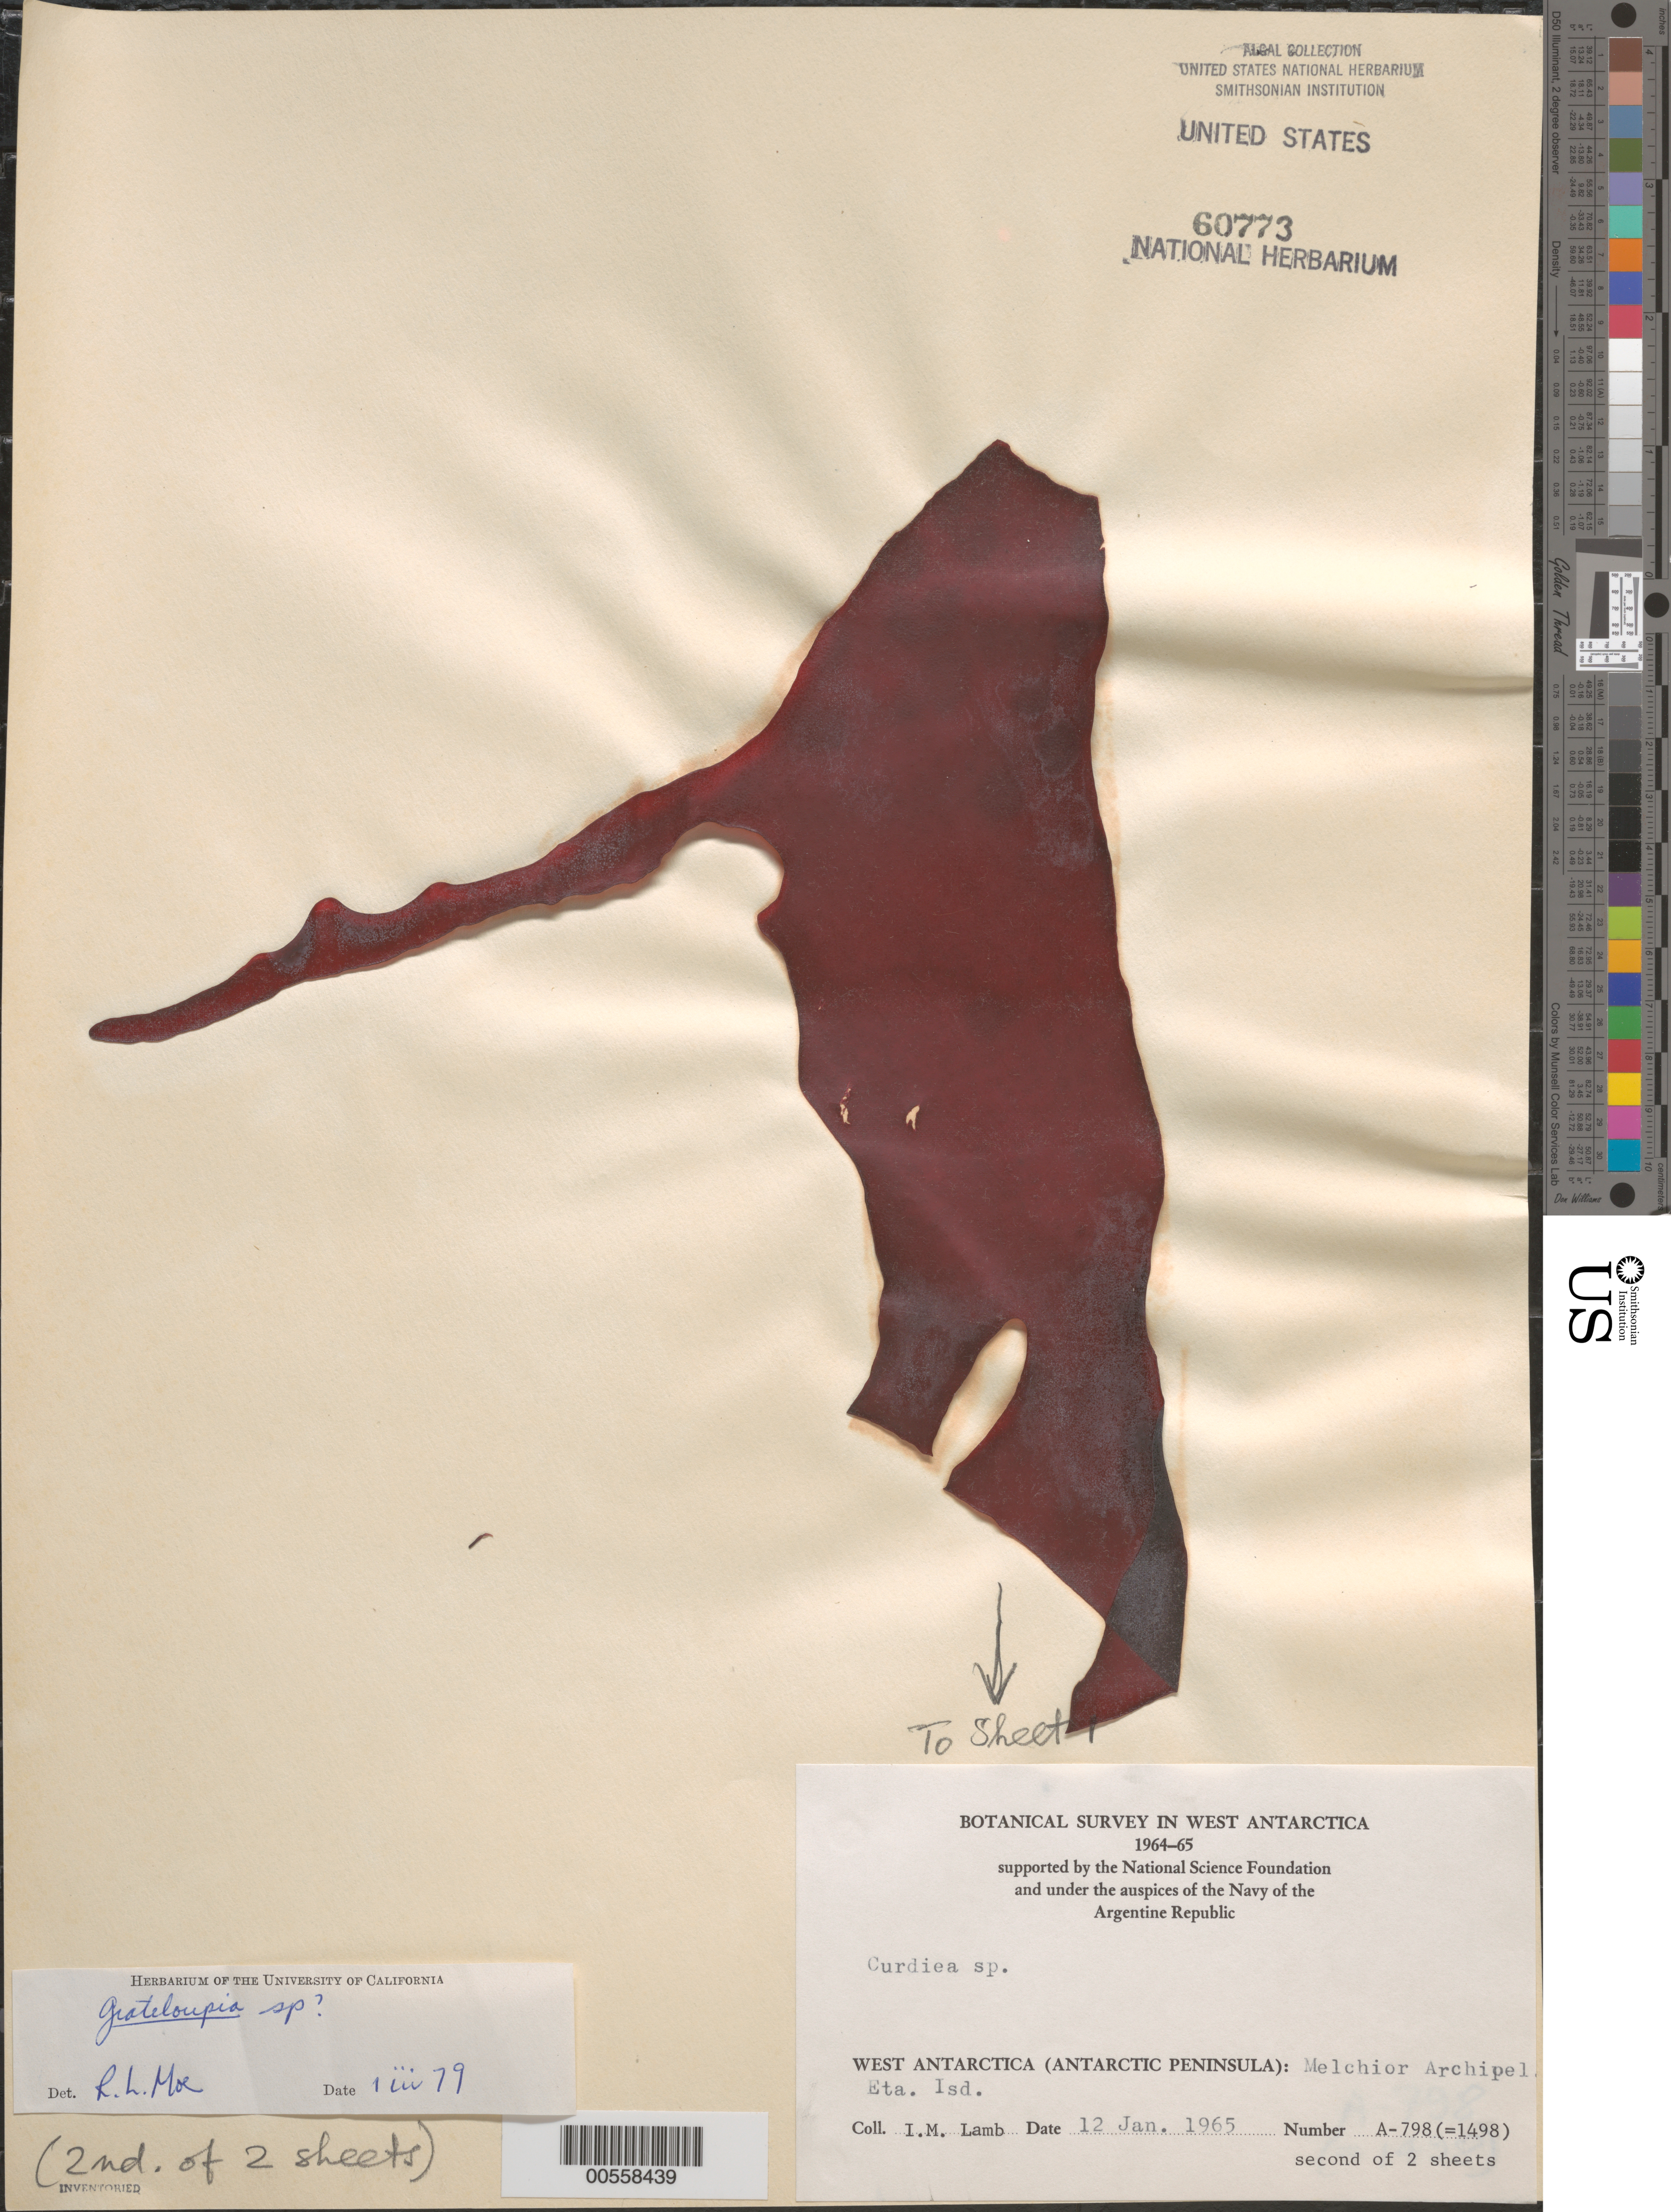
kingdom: Plantae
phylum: Rhodophyta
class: Florideophyceae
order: Halymeniales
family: Halymeniaceae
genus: Grateloupia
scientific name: Grateloupia sp.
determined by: Moe, R. L.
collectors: I. M. Lamb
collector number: A-798 & 1498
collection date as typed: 12 Jan 1965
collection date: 1965-01-12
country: Antarctica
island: Eta Island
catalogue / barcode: US 60773